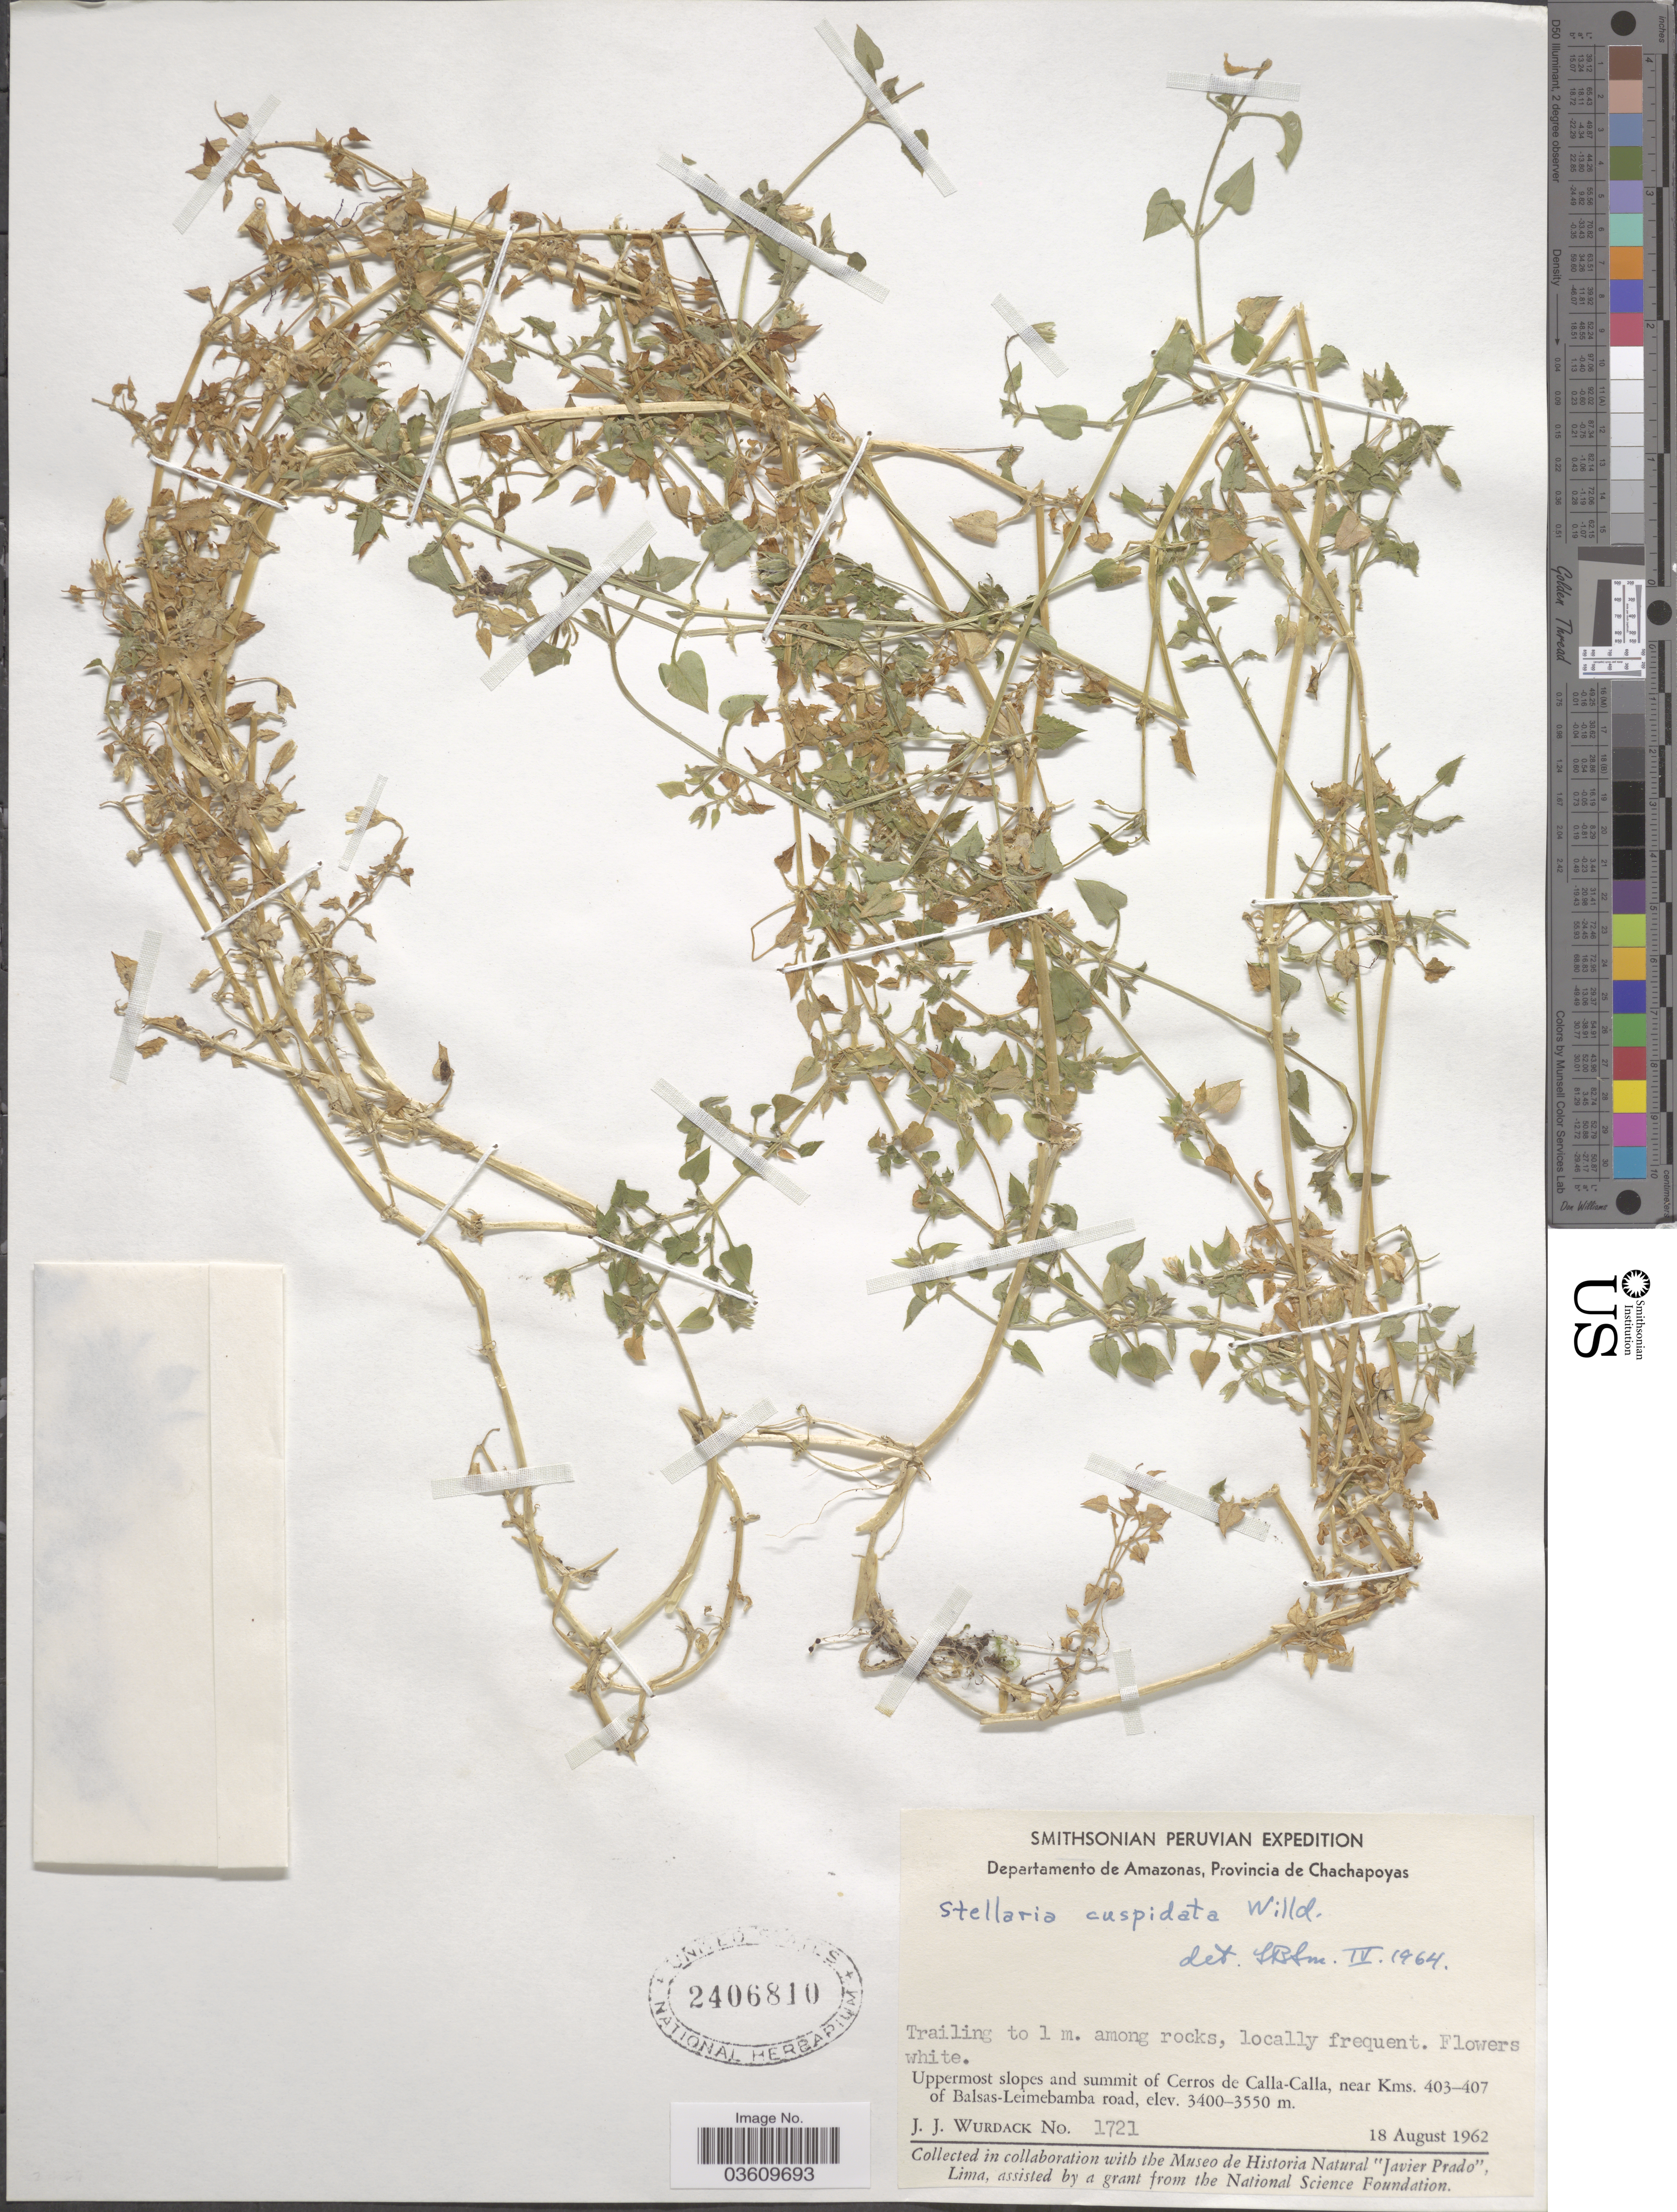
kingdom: Plantae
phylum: Tracheophyta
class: Magnoliopsida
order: Caryophyllales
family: Caryophyllaceae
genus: Stellaria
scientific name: Stellaria cuspidata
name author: Willd. ex Schltdl.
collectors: J. J. Wurdack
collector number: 1721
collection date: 1962-08-18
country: Peru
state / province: Amazonas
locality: Departamento de Amazonas, Provincia de Chachapoyas. Uppermost slopes and summit of Cerros de Calla-Calla, near Kms. 403-407 of Balsas-Leimebamba road.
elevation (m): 3400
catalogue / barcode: US 2406810